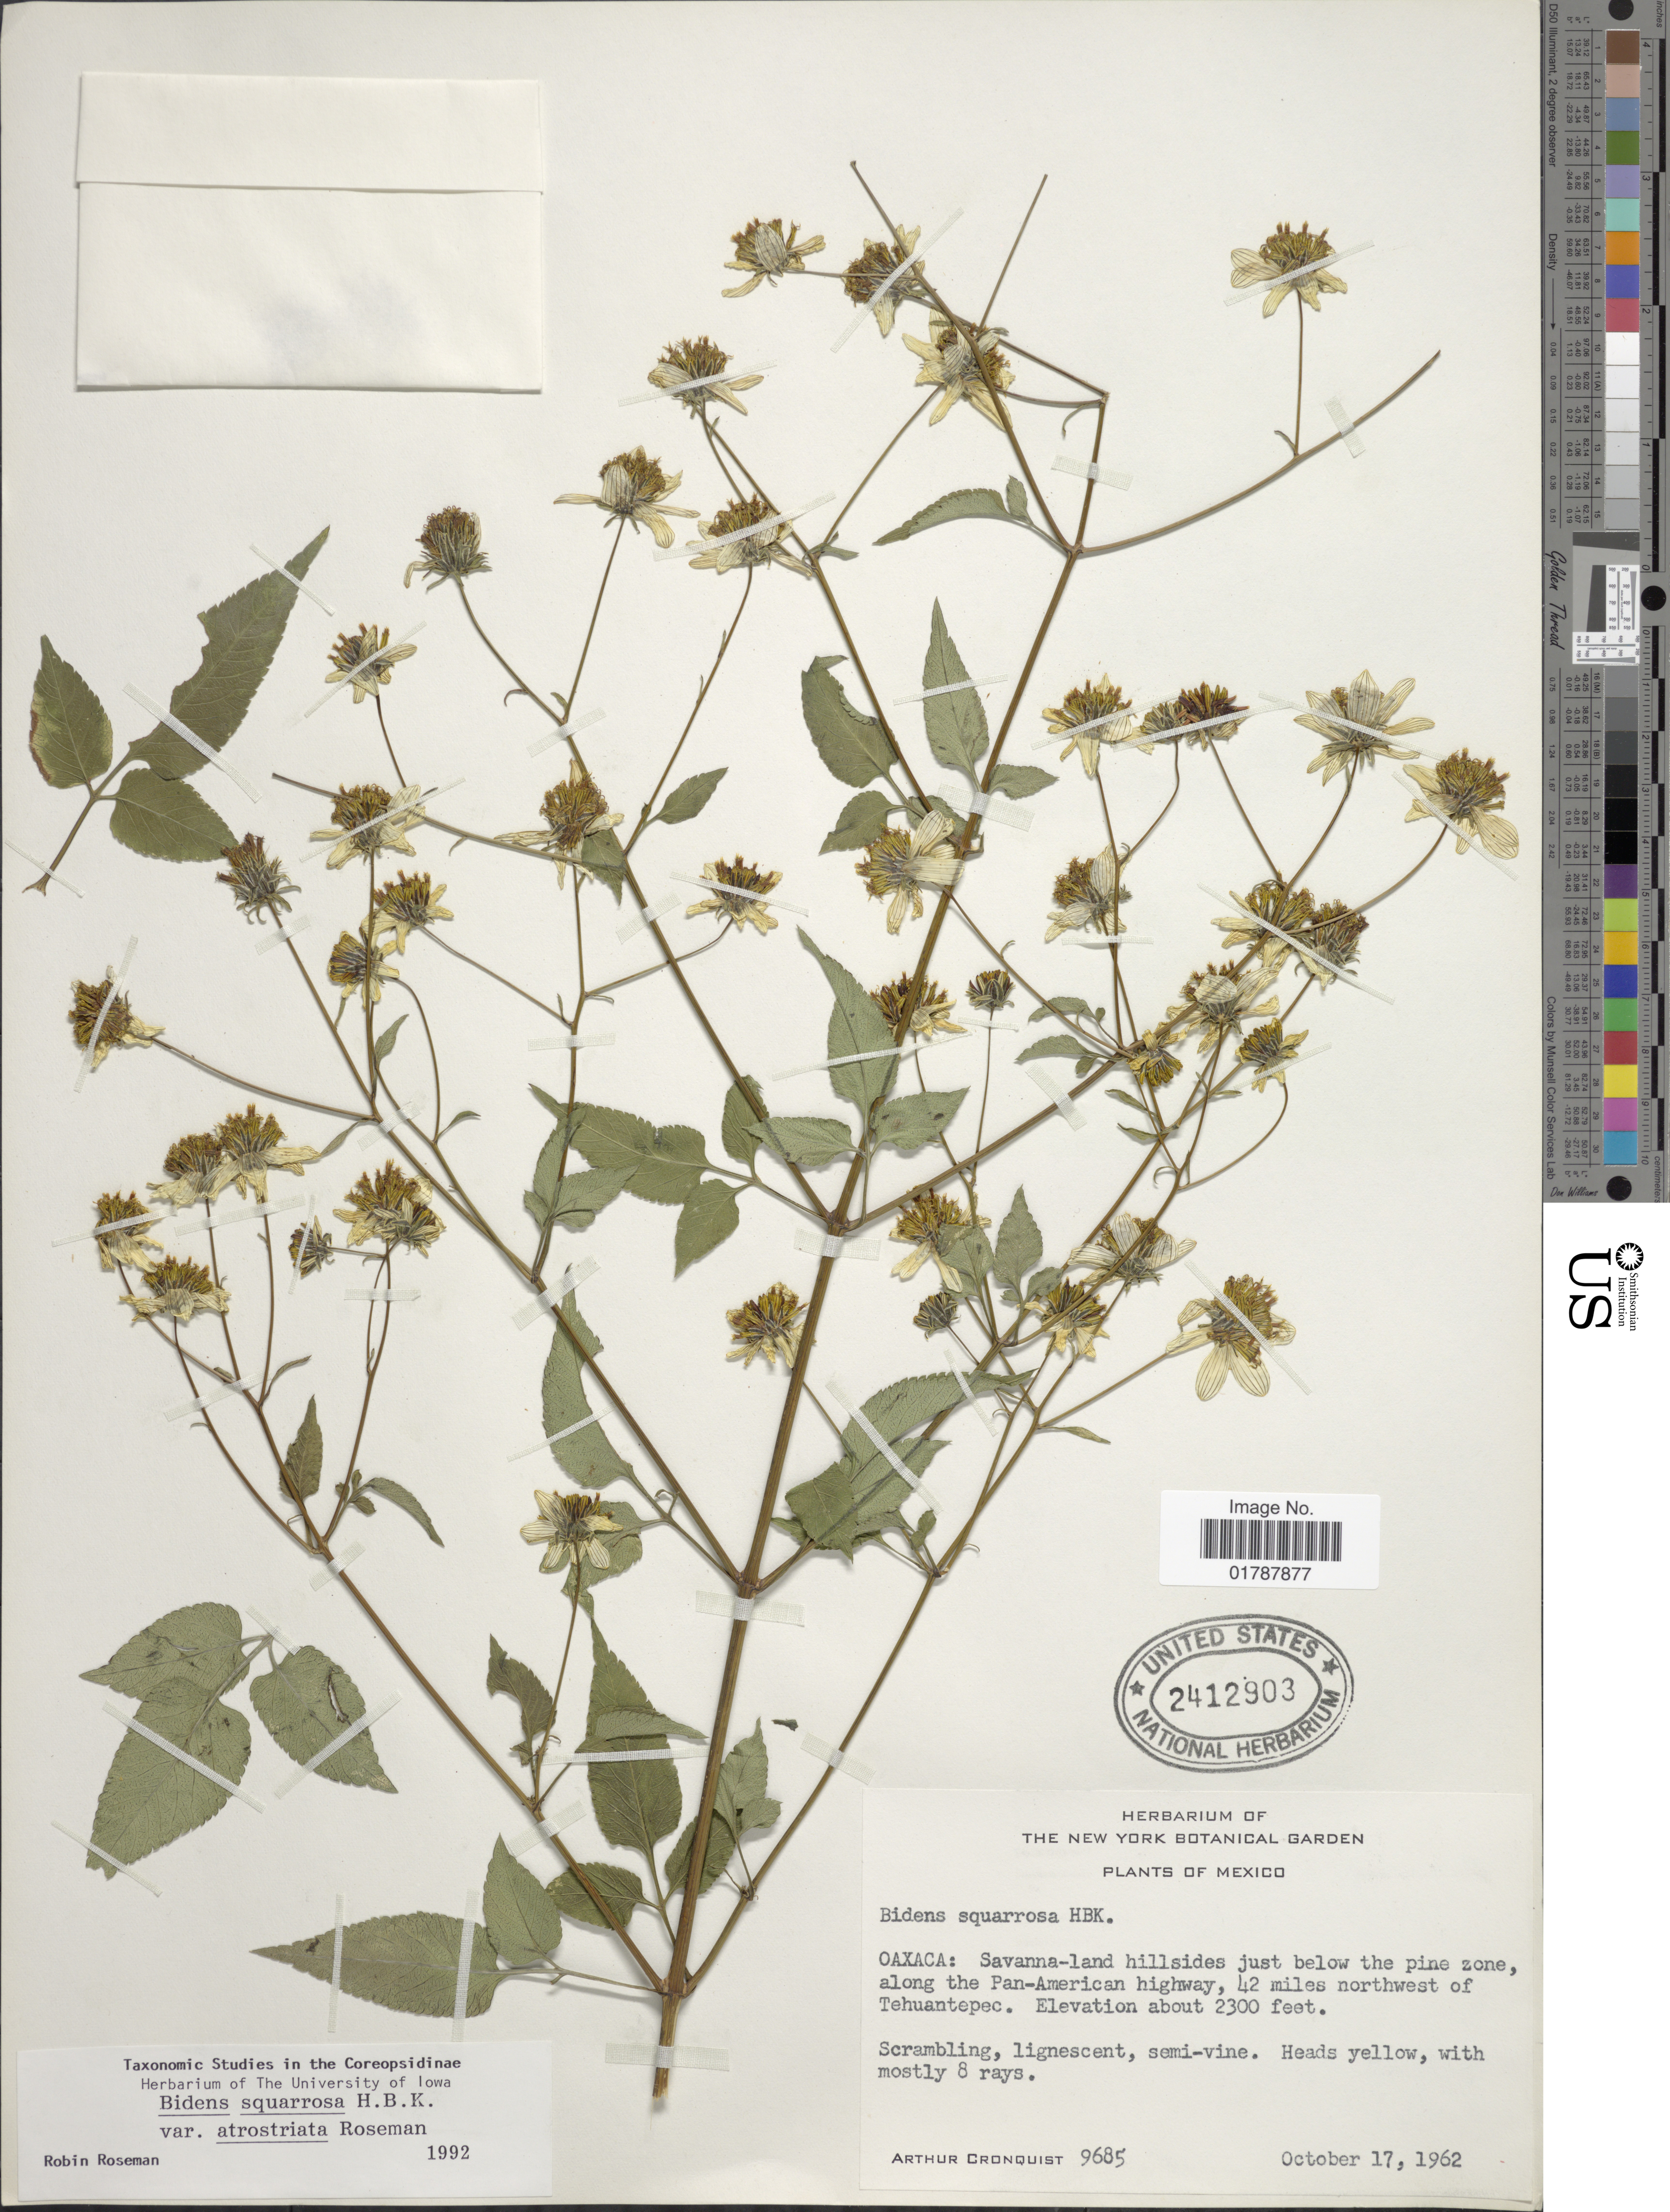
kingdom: Plantae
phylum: Tracheophyta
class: Magnoliopsida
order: Asterales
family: Asteraceae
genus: Bidens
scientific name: Bidens squarrosa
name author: Kunth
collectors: A. J. Cronquist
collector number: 9685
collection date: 1962-10-17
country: Mexico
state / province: Oaxaca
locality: Oaxaca: Savanna-land hillsides just below the pine zone, along the Pan-American Highway, 42 miles northwest of Tehuantepec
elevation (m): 701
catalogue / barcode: US 2412903